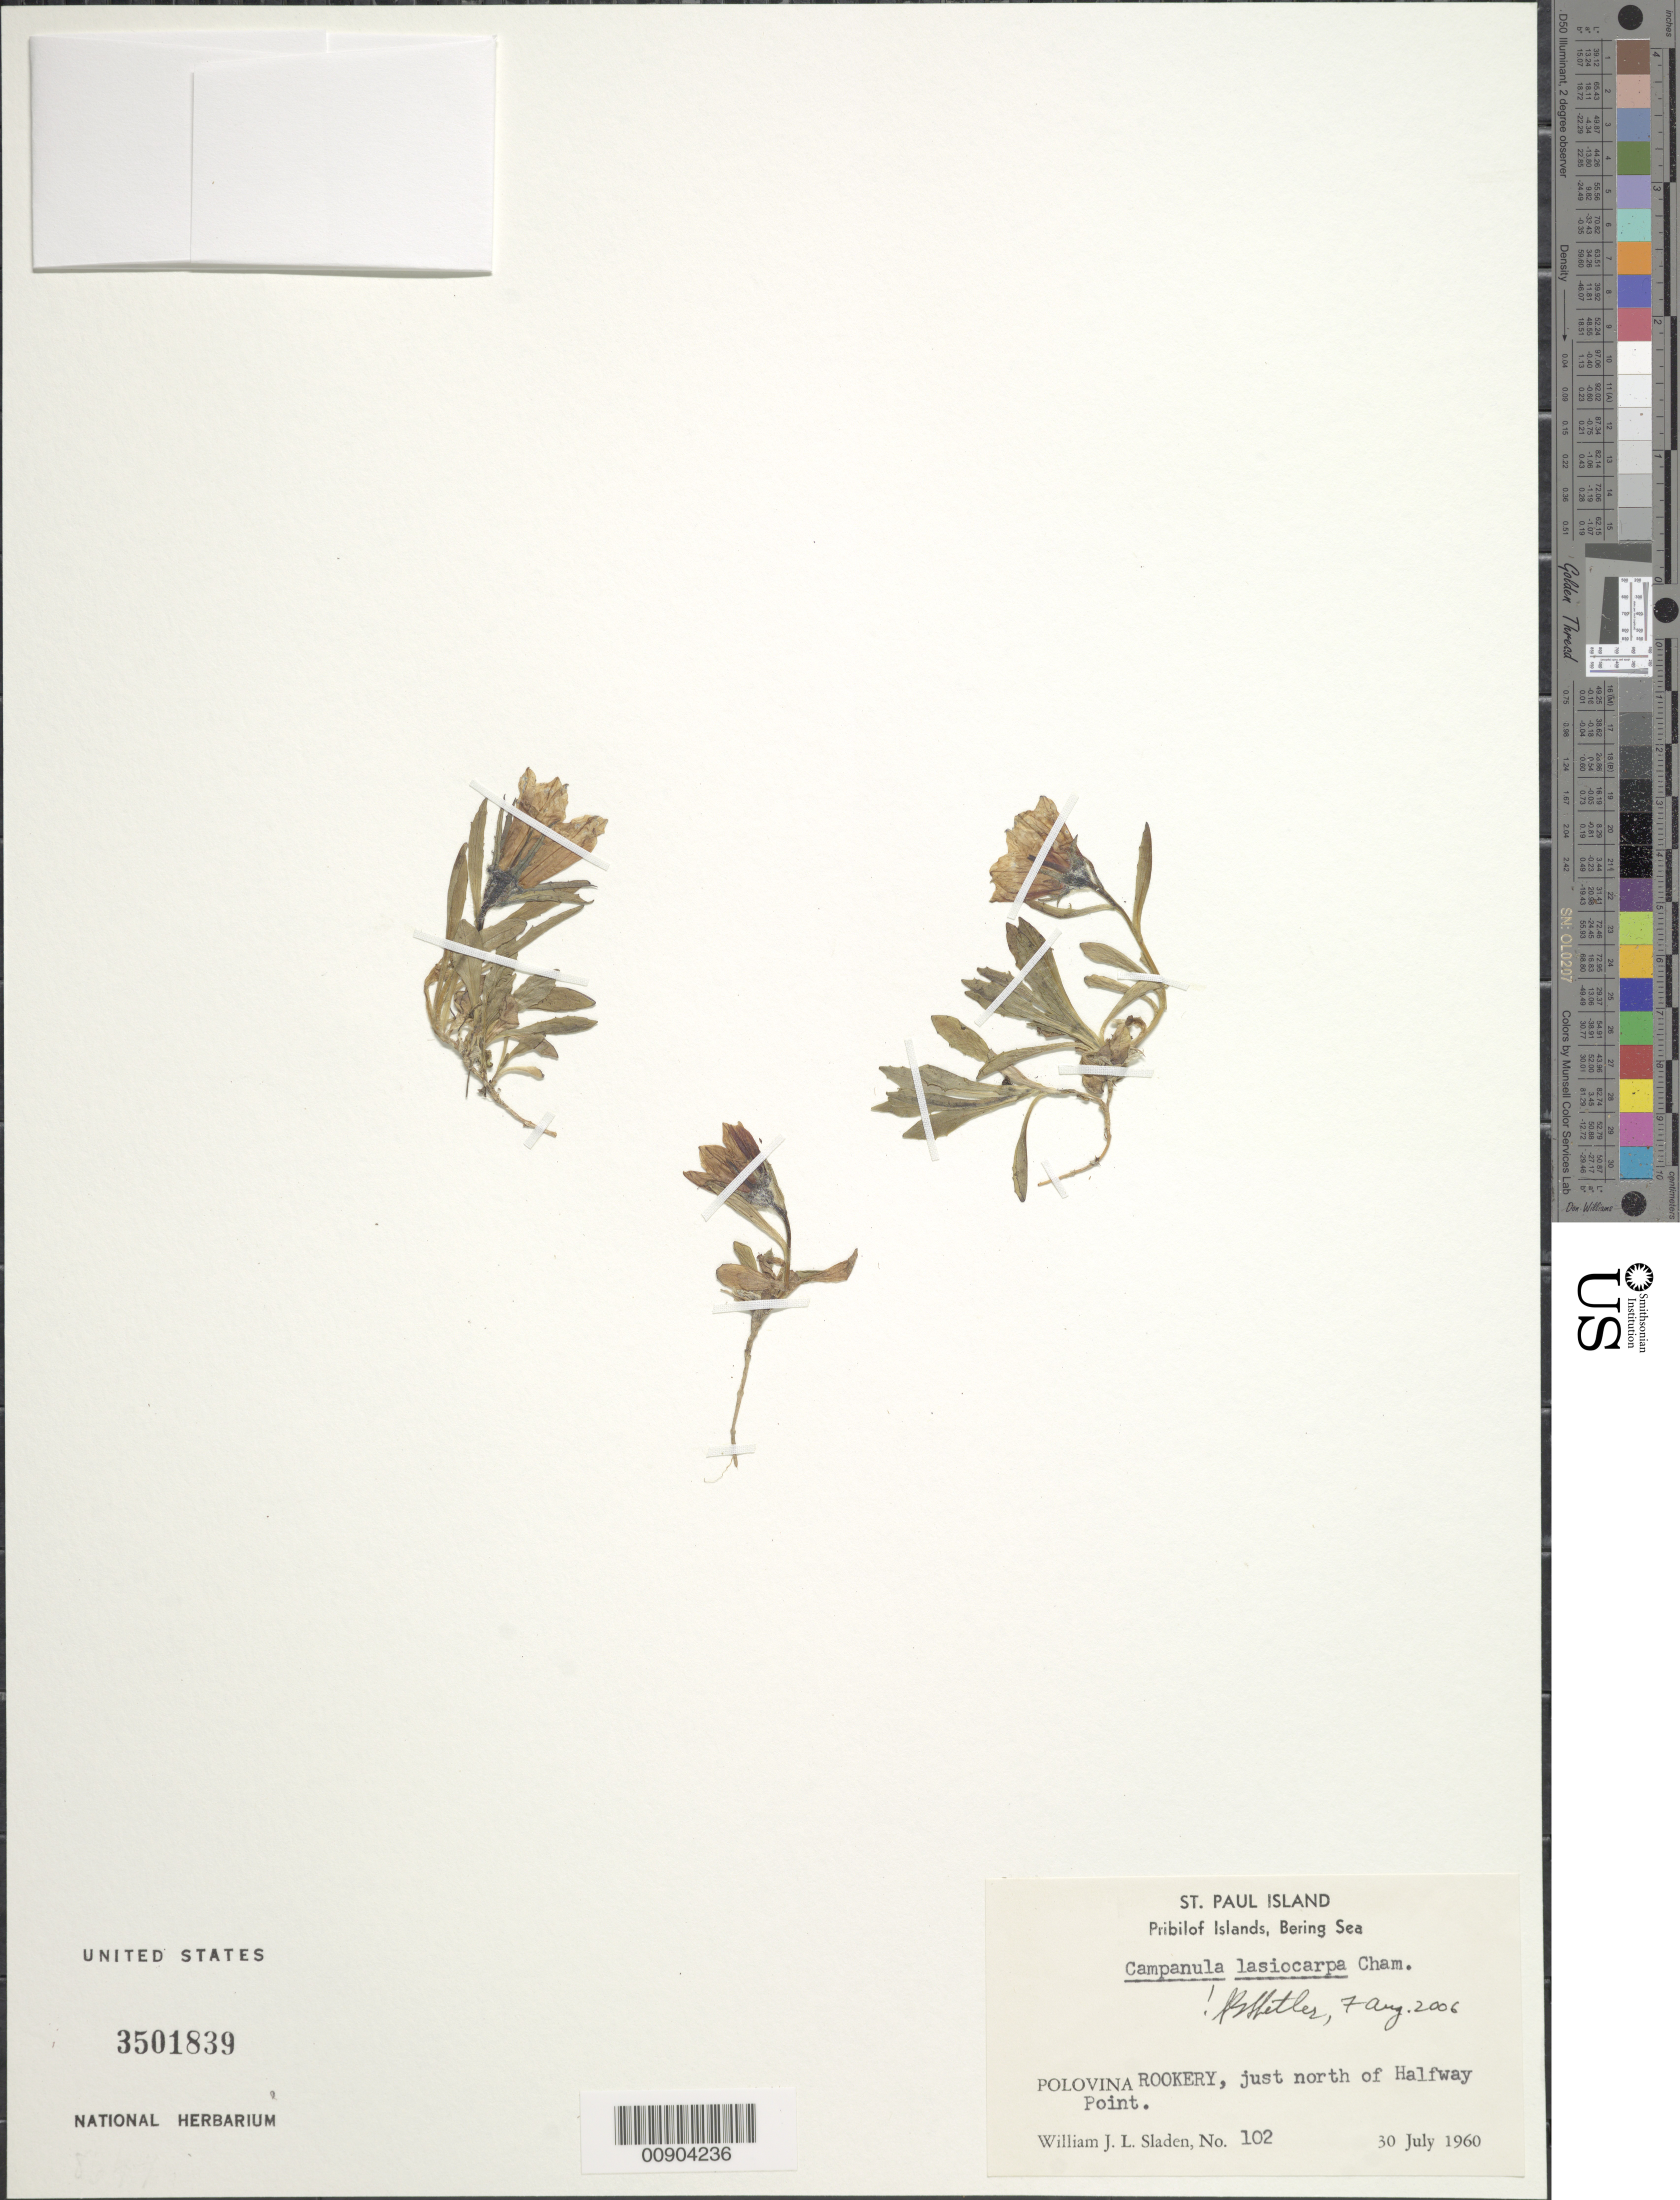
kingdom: Plantae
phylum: Tracheophyta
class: Magnoliopsida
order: Asterales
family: Campanulaceae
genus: Campanula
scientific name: Campanula lasiocarpa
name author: Cham.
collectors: W. Sladen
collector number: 102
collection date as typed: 30 Jul 1960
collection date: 1960-07-30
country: United States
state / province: Alaska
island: St. Paul Island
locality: St. Paul Island. Polovina Rookery, just north of Halfway Point., Bering Sea, Pribilof Islands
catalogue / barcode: US 3501839